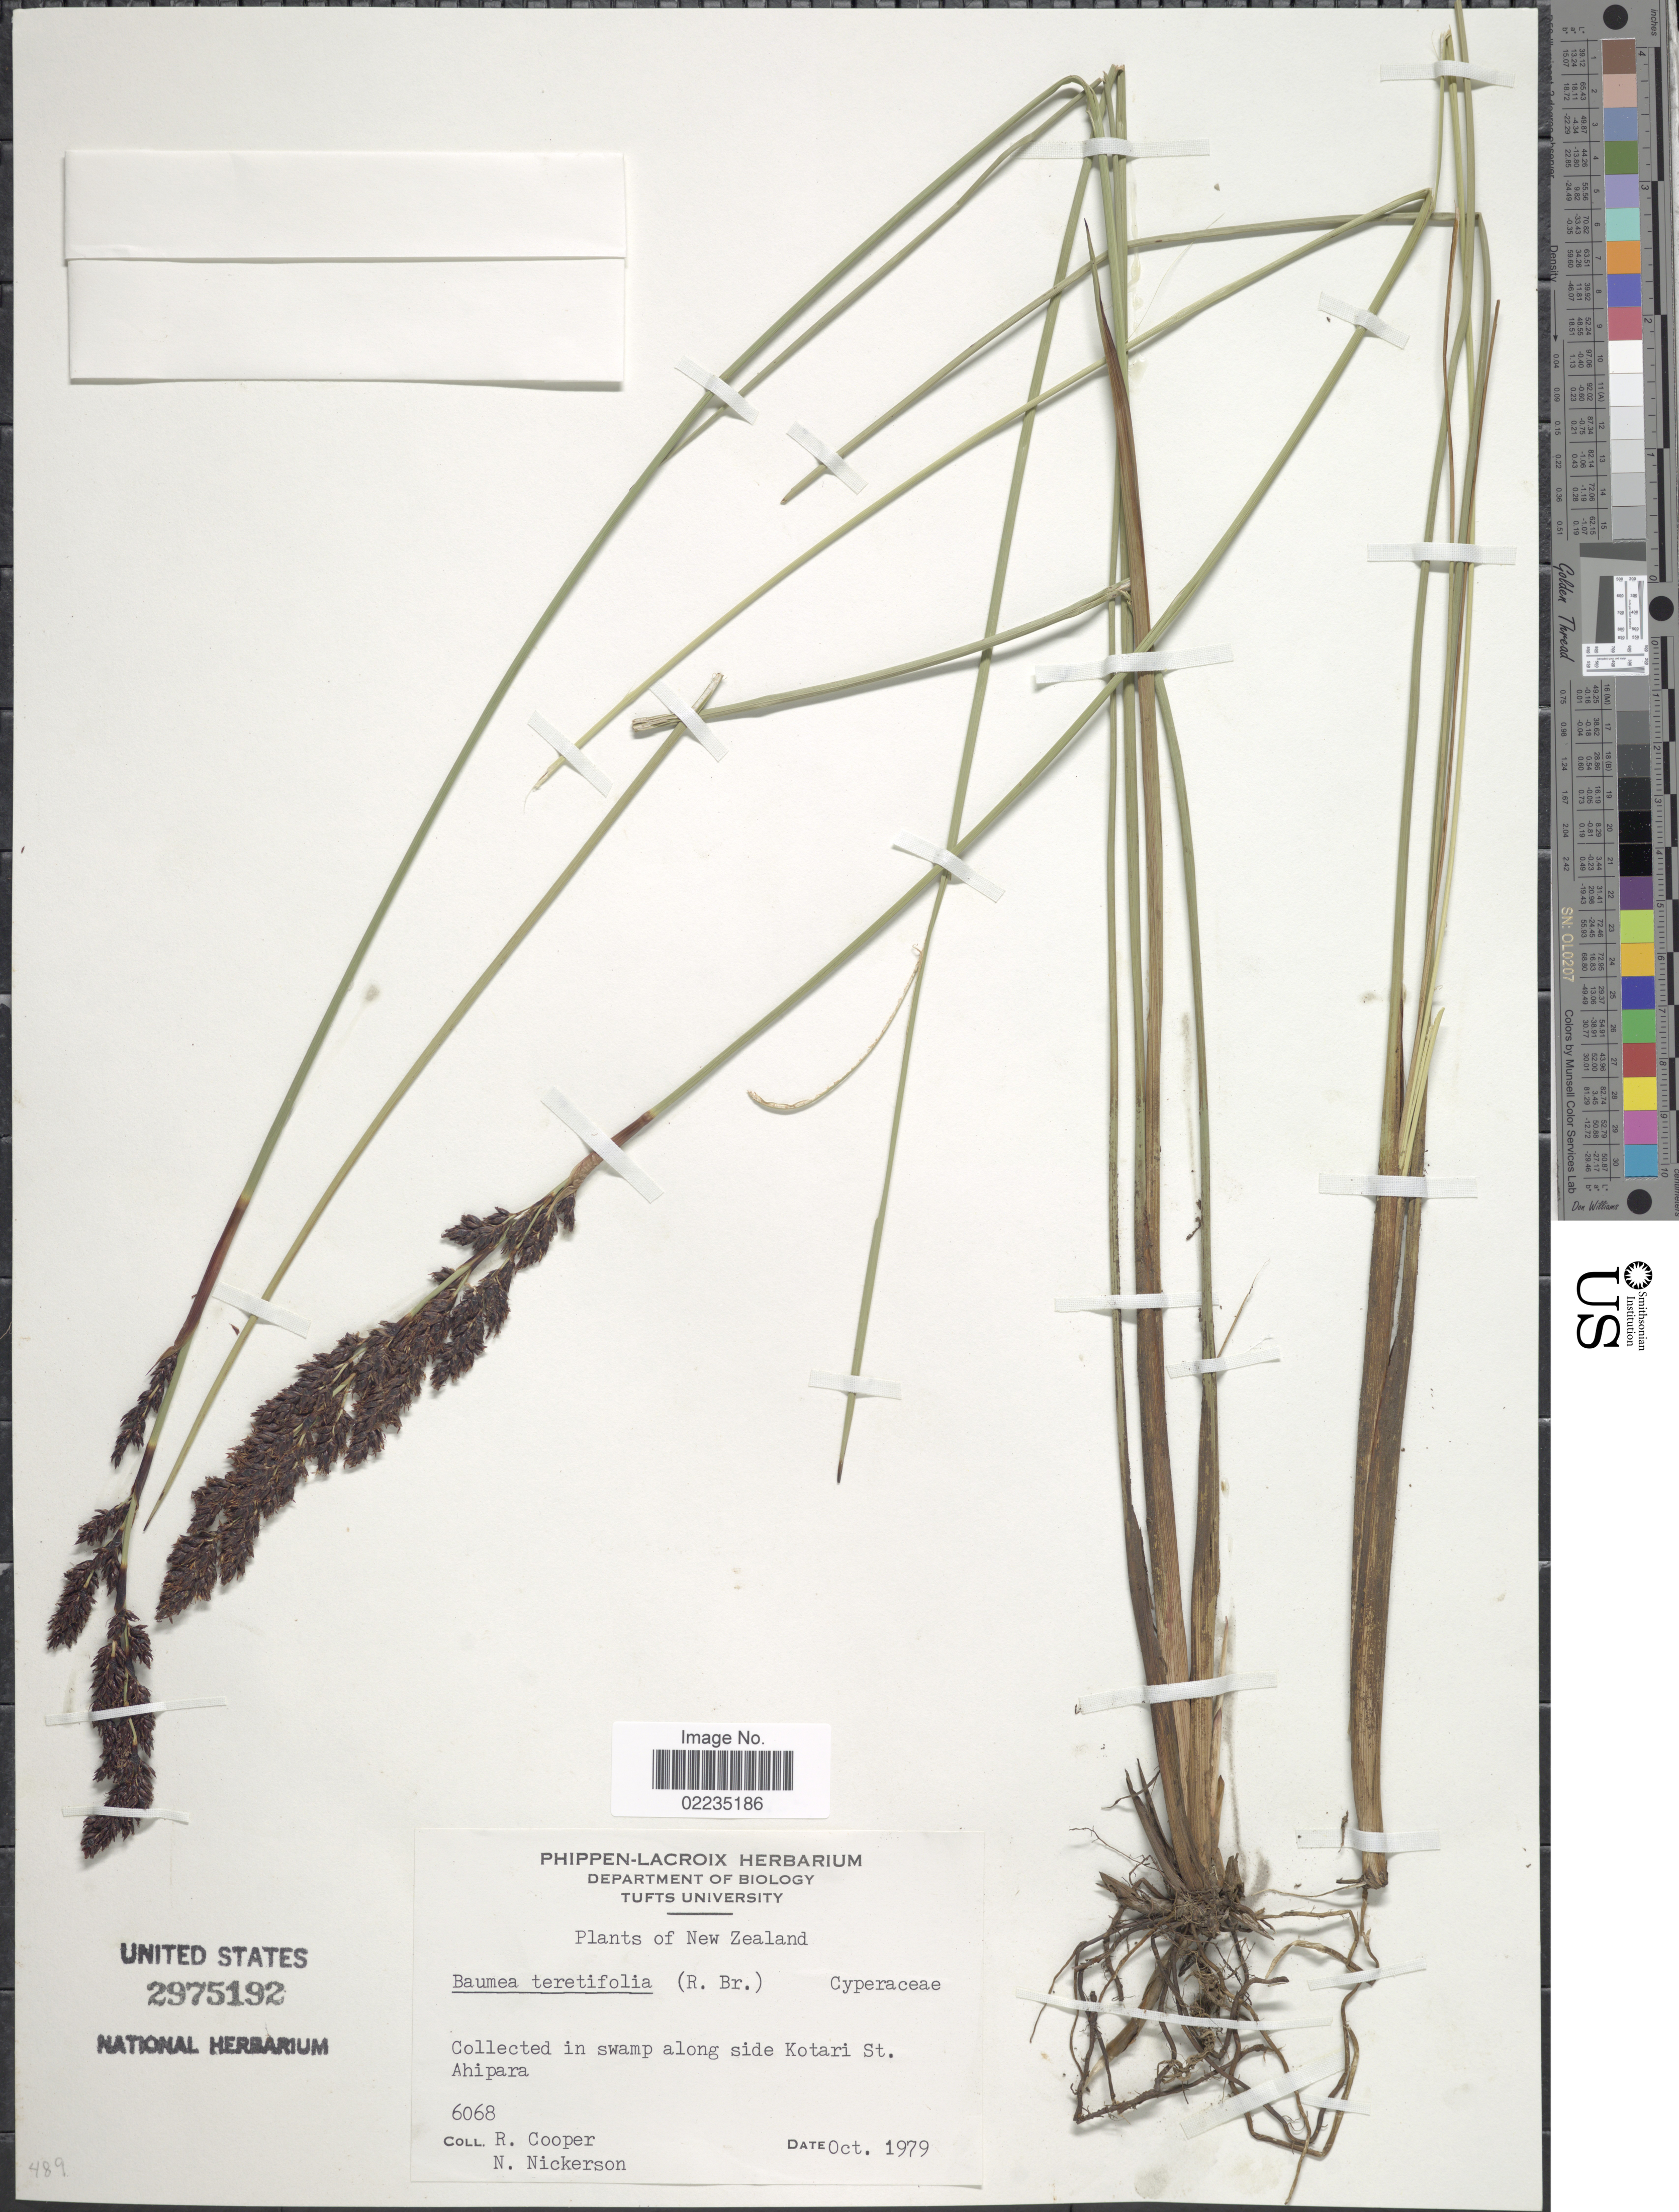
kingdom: Plantae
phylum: Tracheophyta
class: Liliopsida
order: Poales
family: Cyperaceae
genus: Machaerina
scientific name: Machaerina teretifolia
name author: (R. Br.) T. Koyama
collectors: R. Cooper & N. Nickerson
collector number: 6068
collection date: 1979-10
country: New Zealand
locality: In swamp along side Kotari St. Ahipara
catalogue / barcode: US 2975192